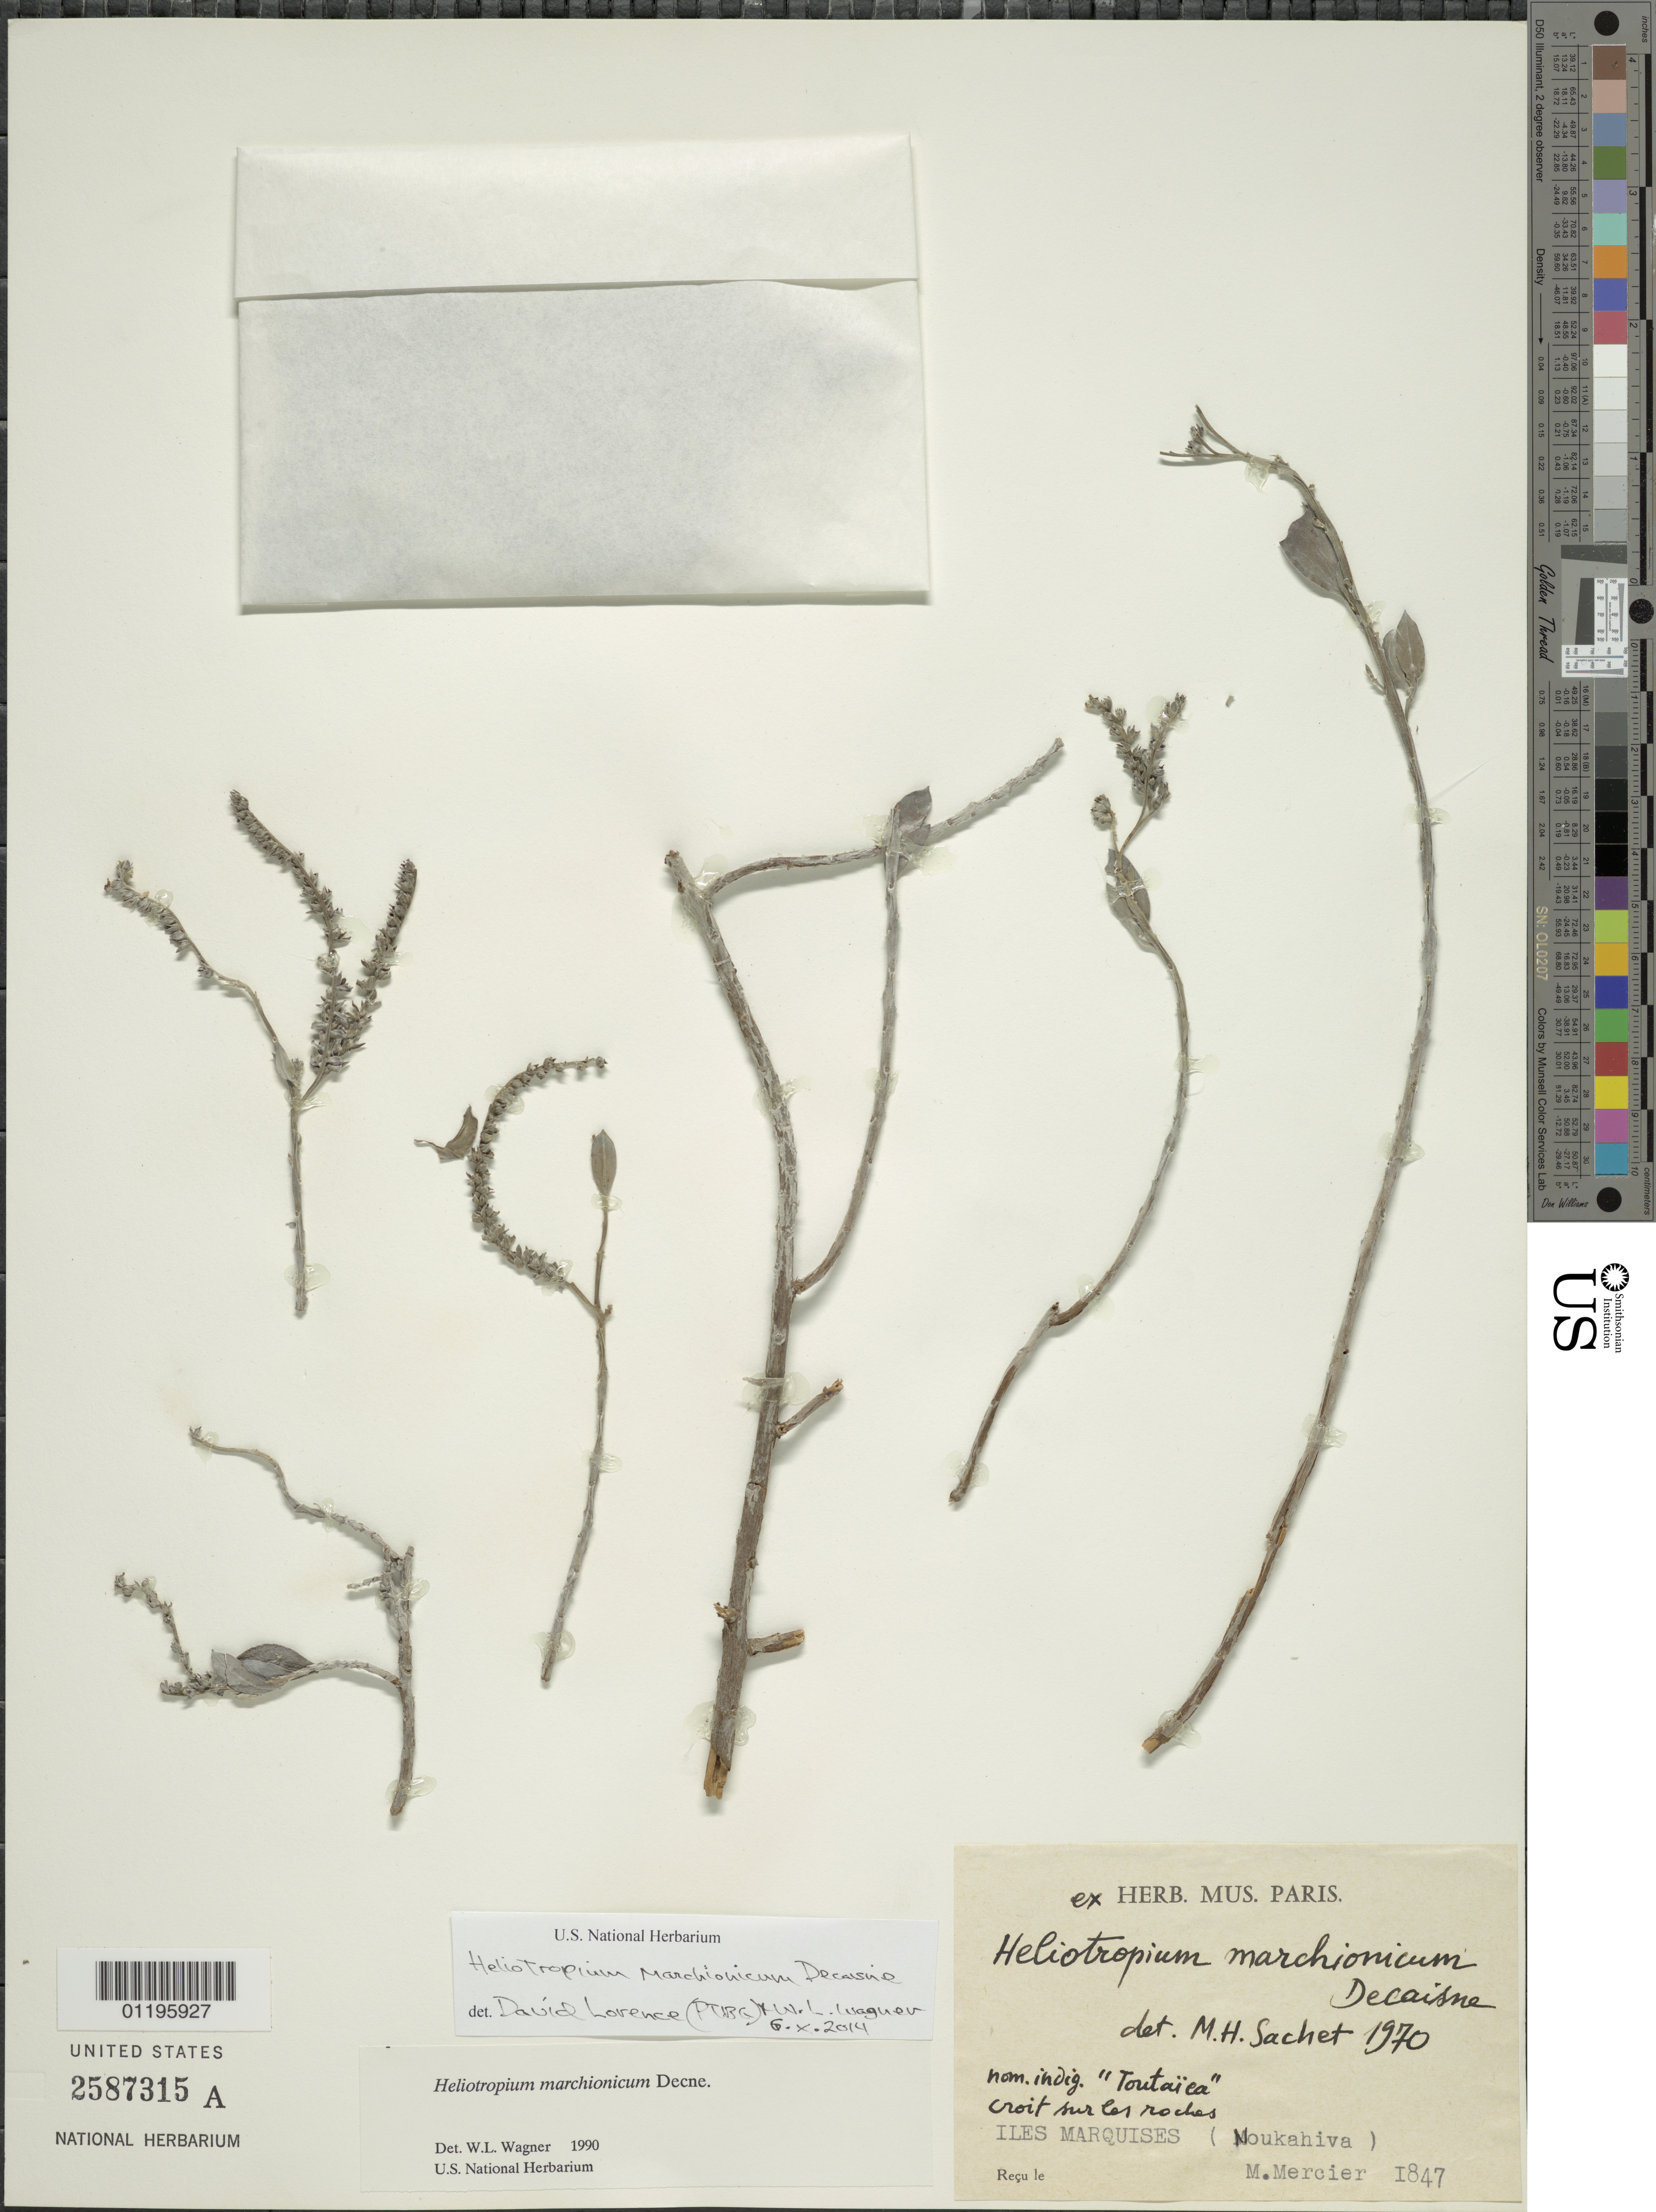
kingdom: Plantae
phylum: Tracheophyta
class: Magnoliopsida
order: Boraginales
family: Heliotropiaceae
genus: Heliotropium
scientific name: Heliotropium marchionicum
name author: Decne.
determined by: Lorence, David H.; Wagner, W. H.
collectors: M. Mercier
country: French Polynesia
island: Nuku Hiva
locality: Croit sur les roches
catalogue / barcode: US 2587315A